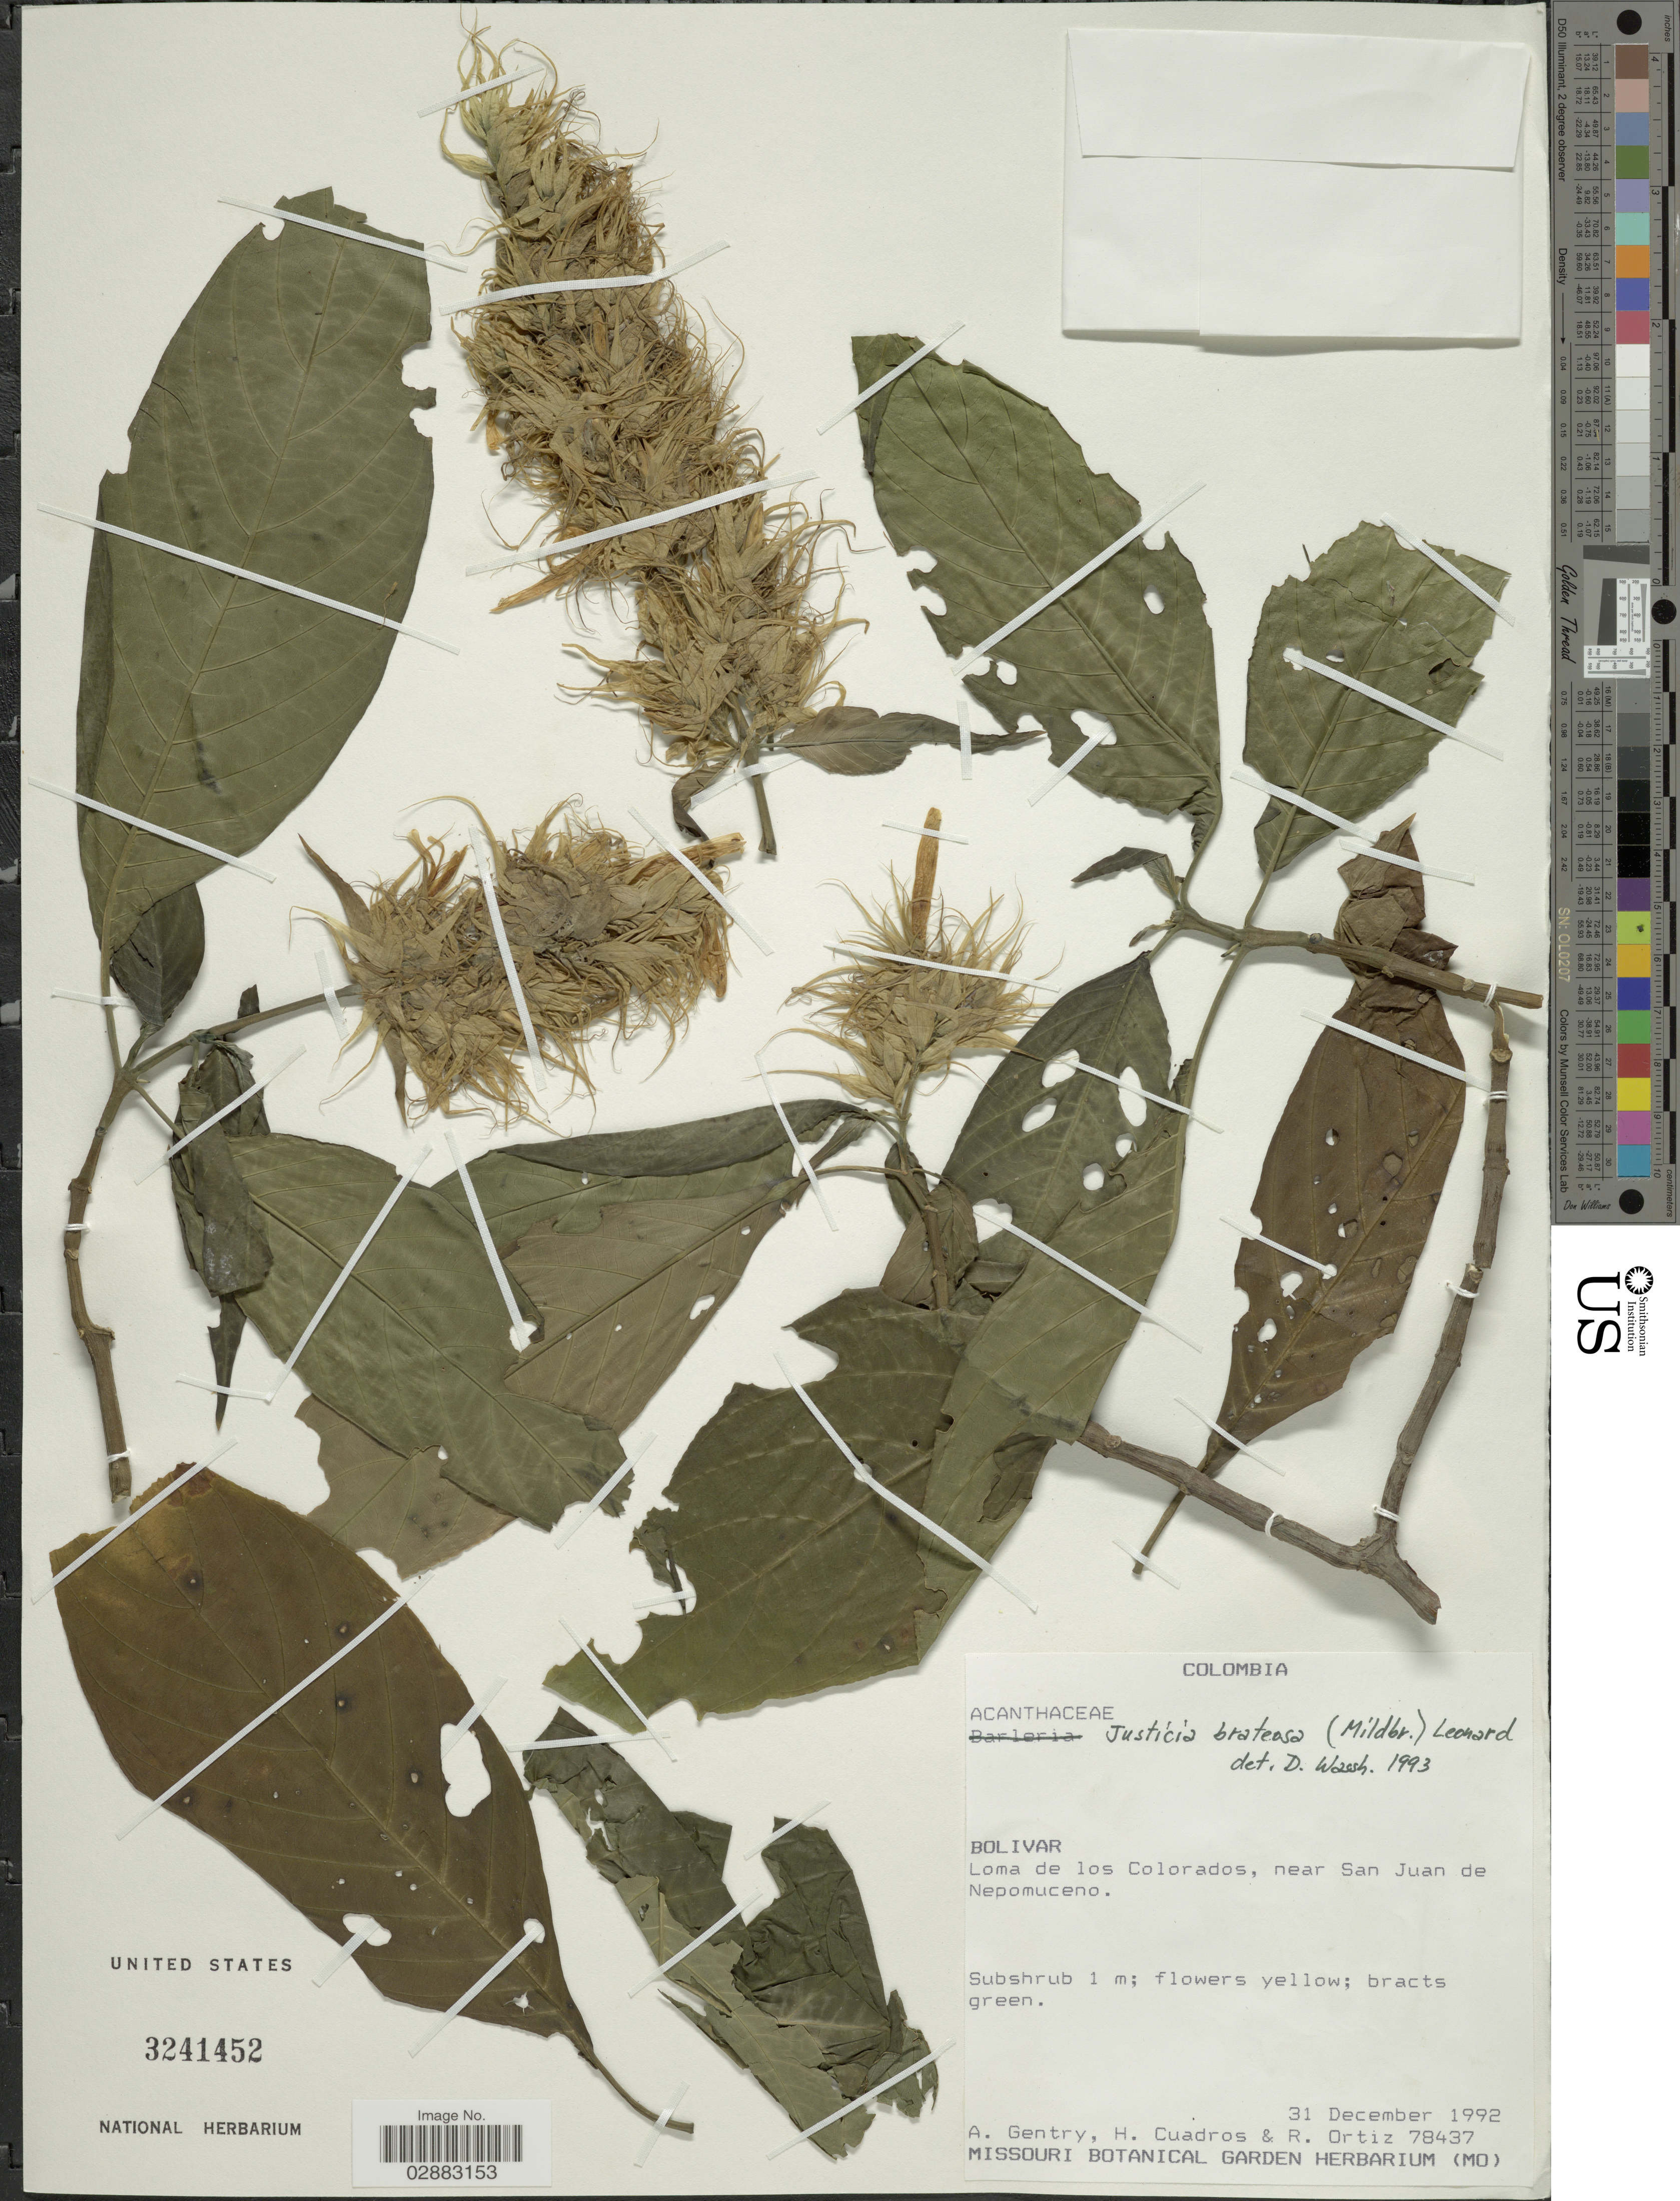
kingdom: Plantae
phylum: Tracheophyta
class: Magnoliopsida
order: Lamiales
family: Acanthaceae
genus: Beloperone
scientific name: Beloperone bracteosa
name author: Mildbr.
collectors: A. H. Gentry, H. Cuadros & R. Ortiz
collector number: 78437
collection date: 1992-12-31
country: Colombia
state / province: Bolívar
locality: Loma de los Colorados, near San Juan de Nepomuceno.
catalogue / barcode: US 3241452